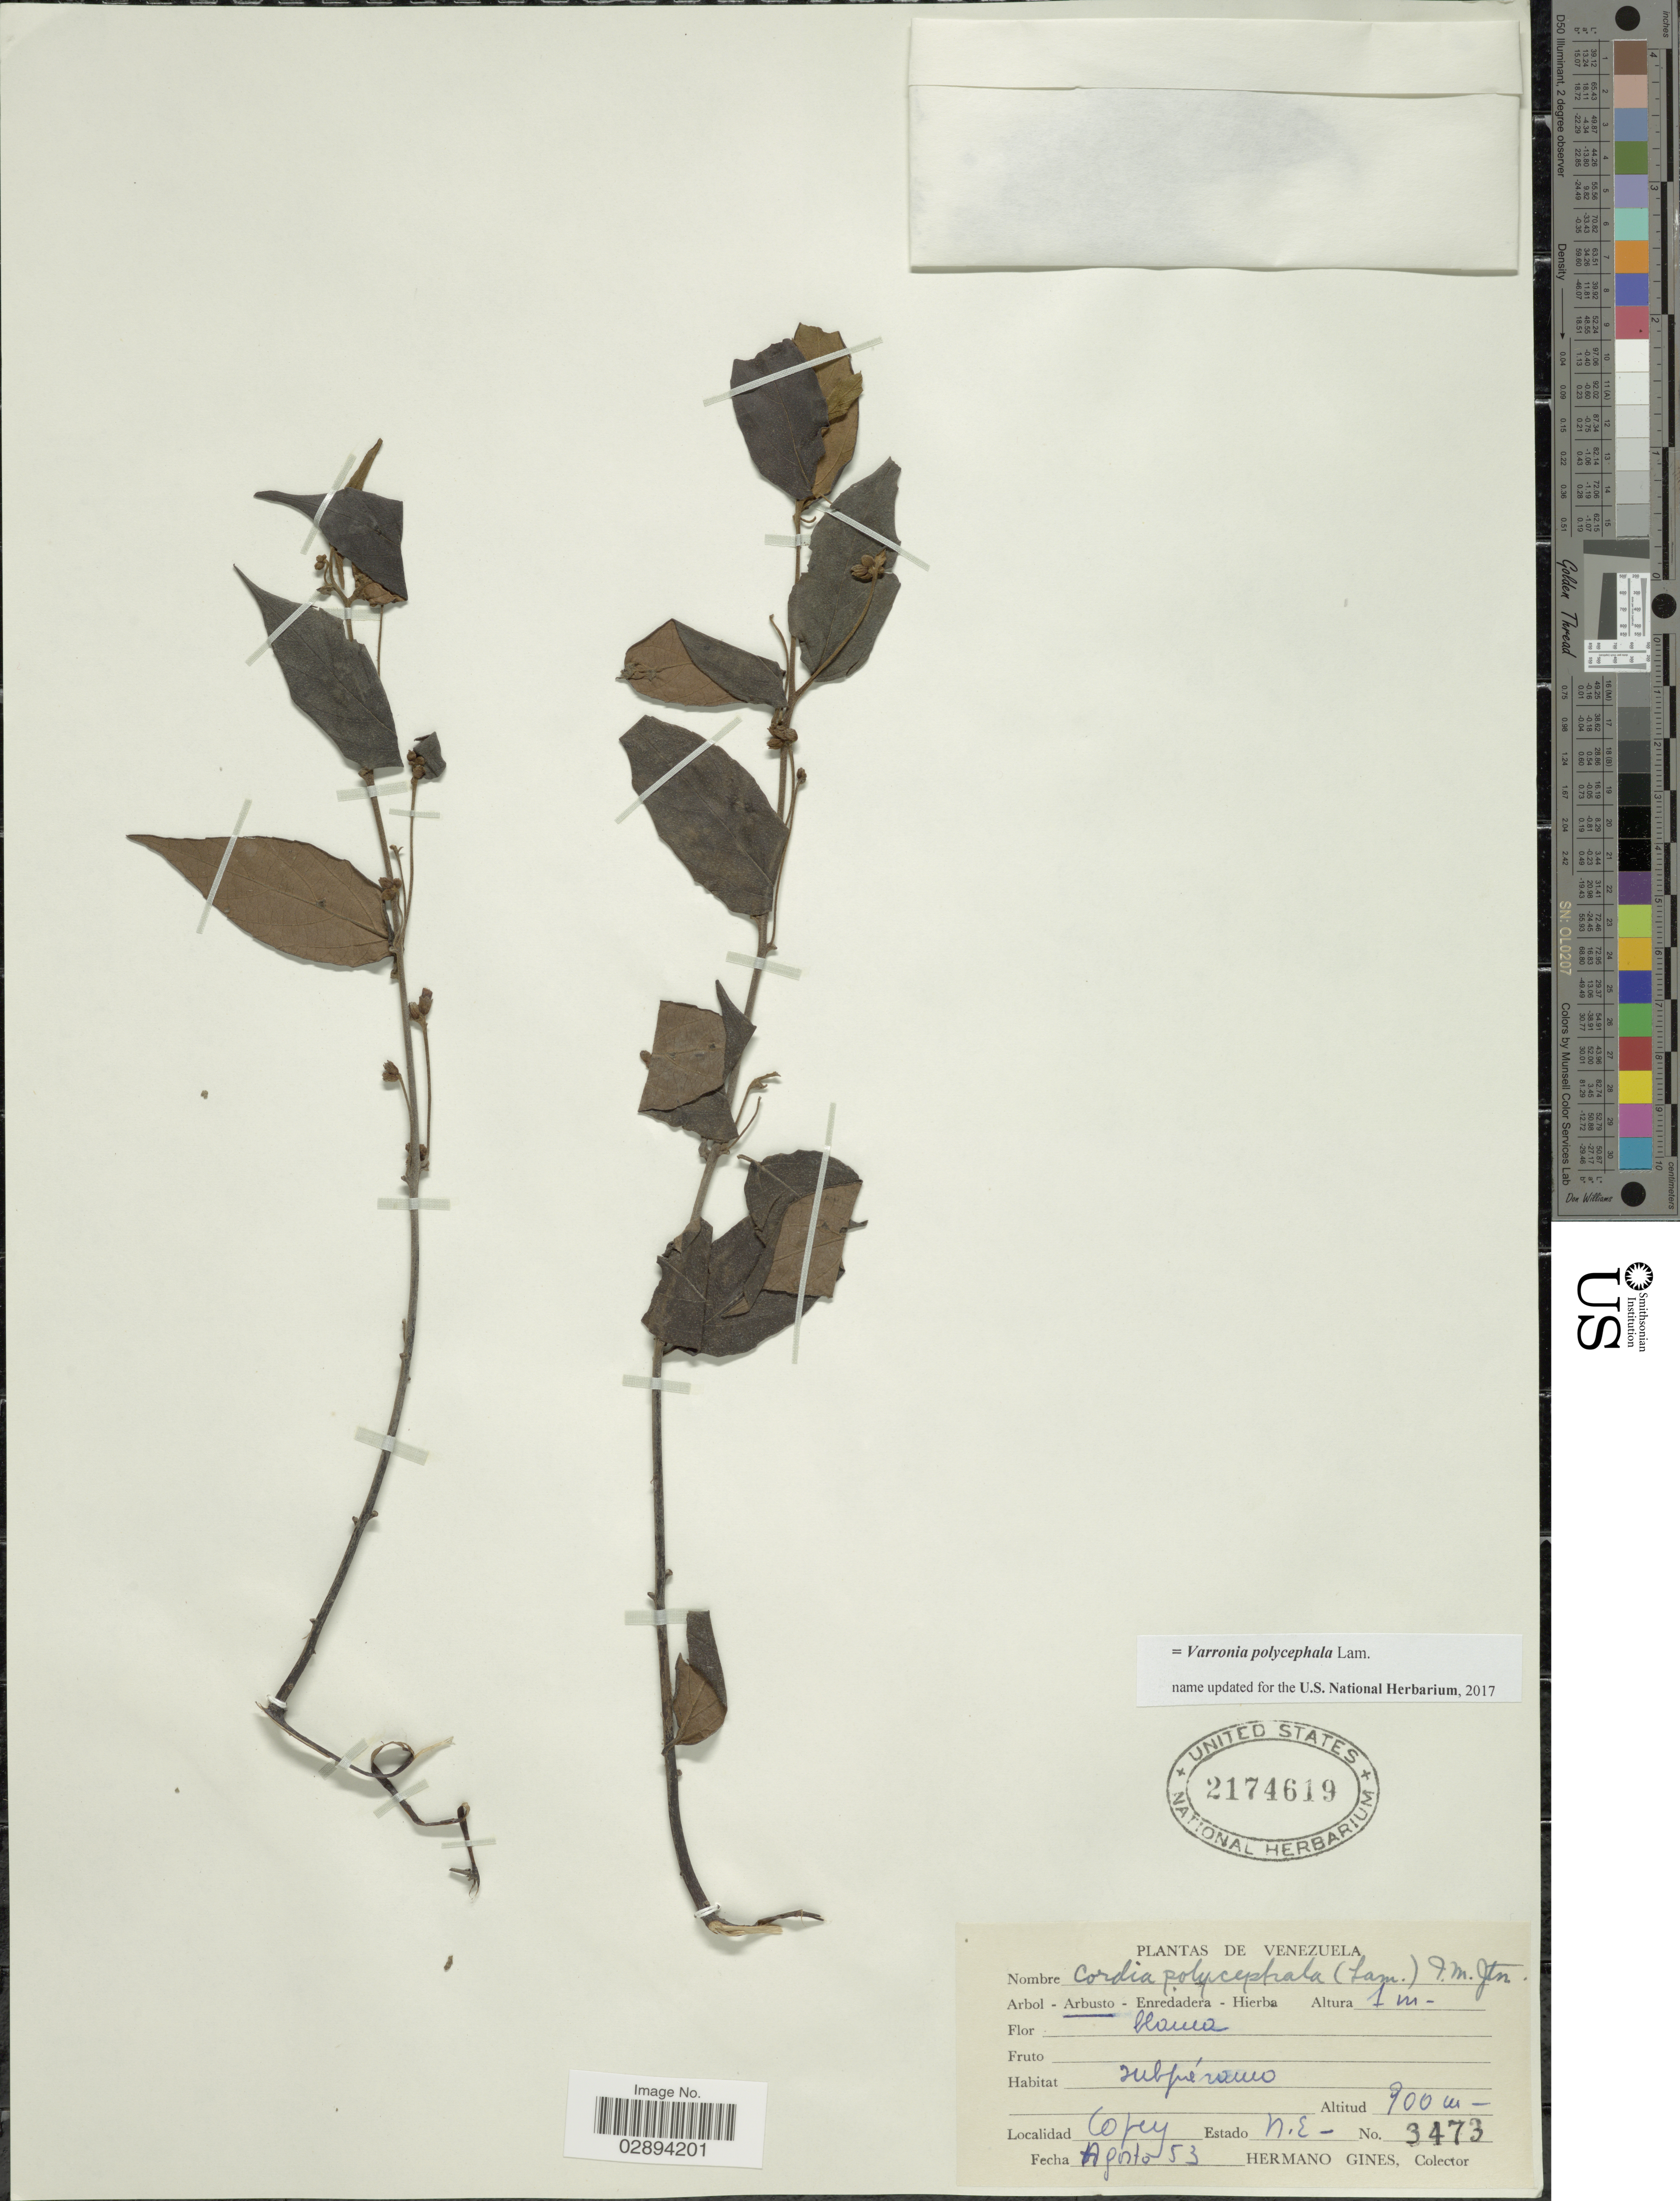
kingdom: Plantae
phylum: Tracheophyta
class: Magnoliopsida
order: Boraginales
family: Cordiaceae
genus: Varronia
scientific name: Varronia polycephala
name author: Lam.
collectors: Bro. Gines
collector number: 3473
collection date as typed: Transcribed d/m/y: /8/53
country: Venezuela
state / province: Nueva Esparta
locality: Copey.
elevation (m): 900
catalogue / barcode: US 2174619